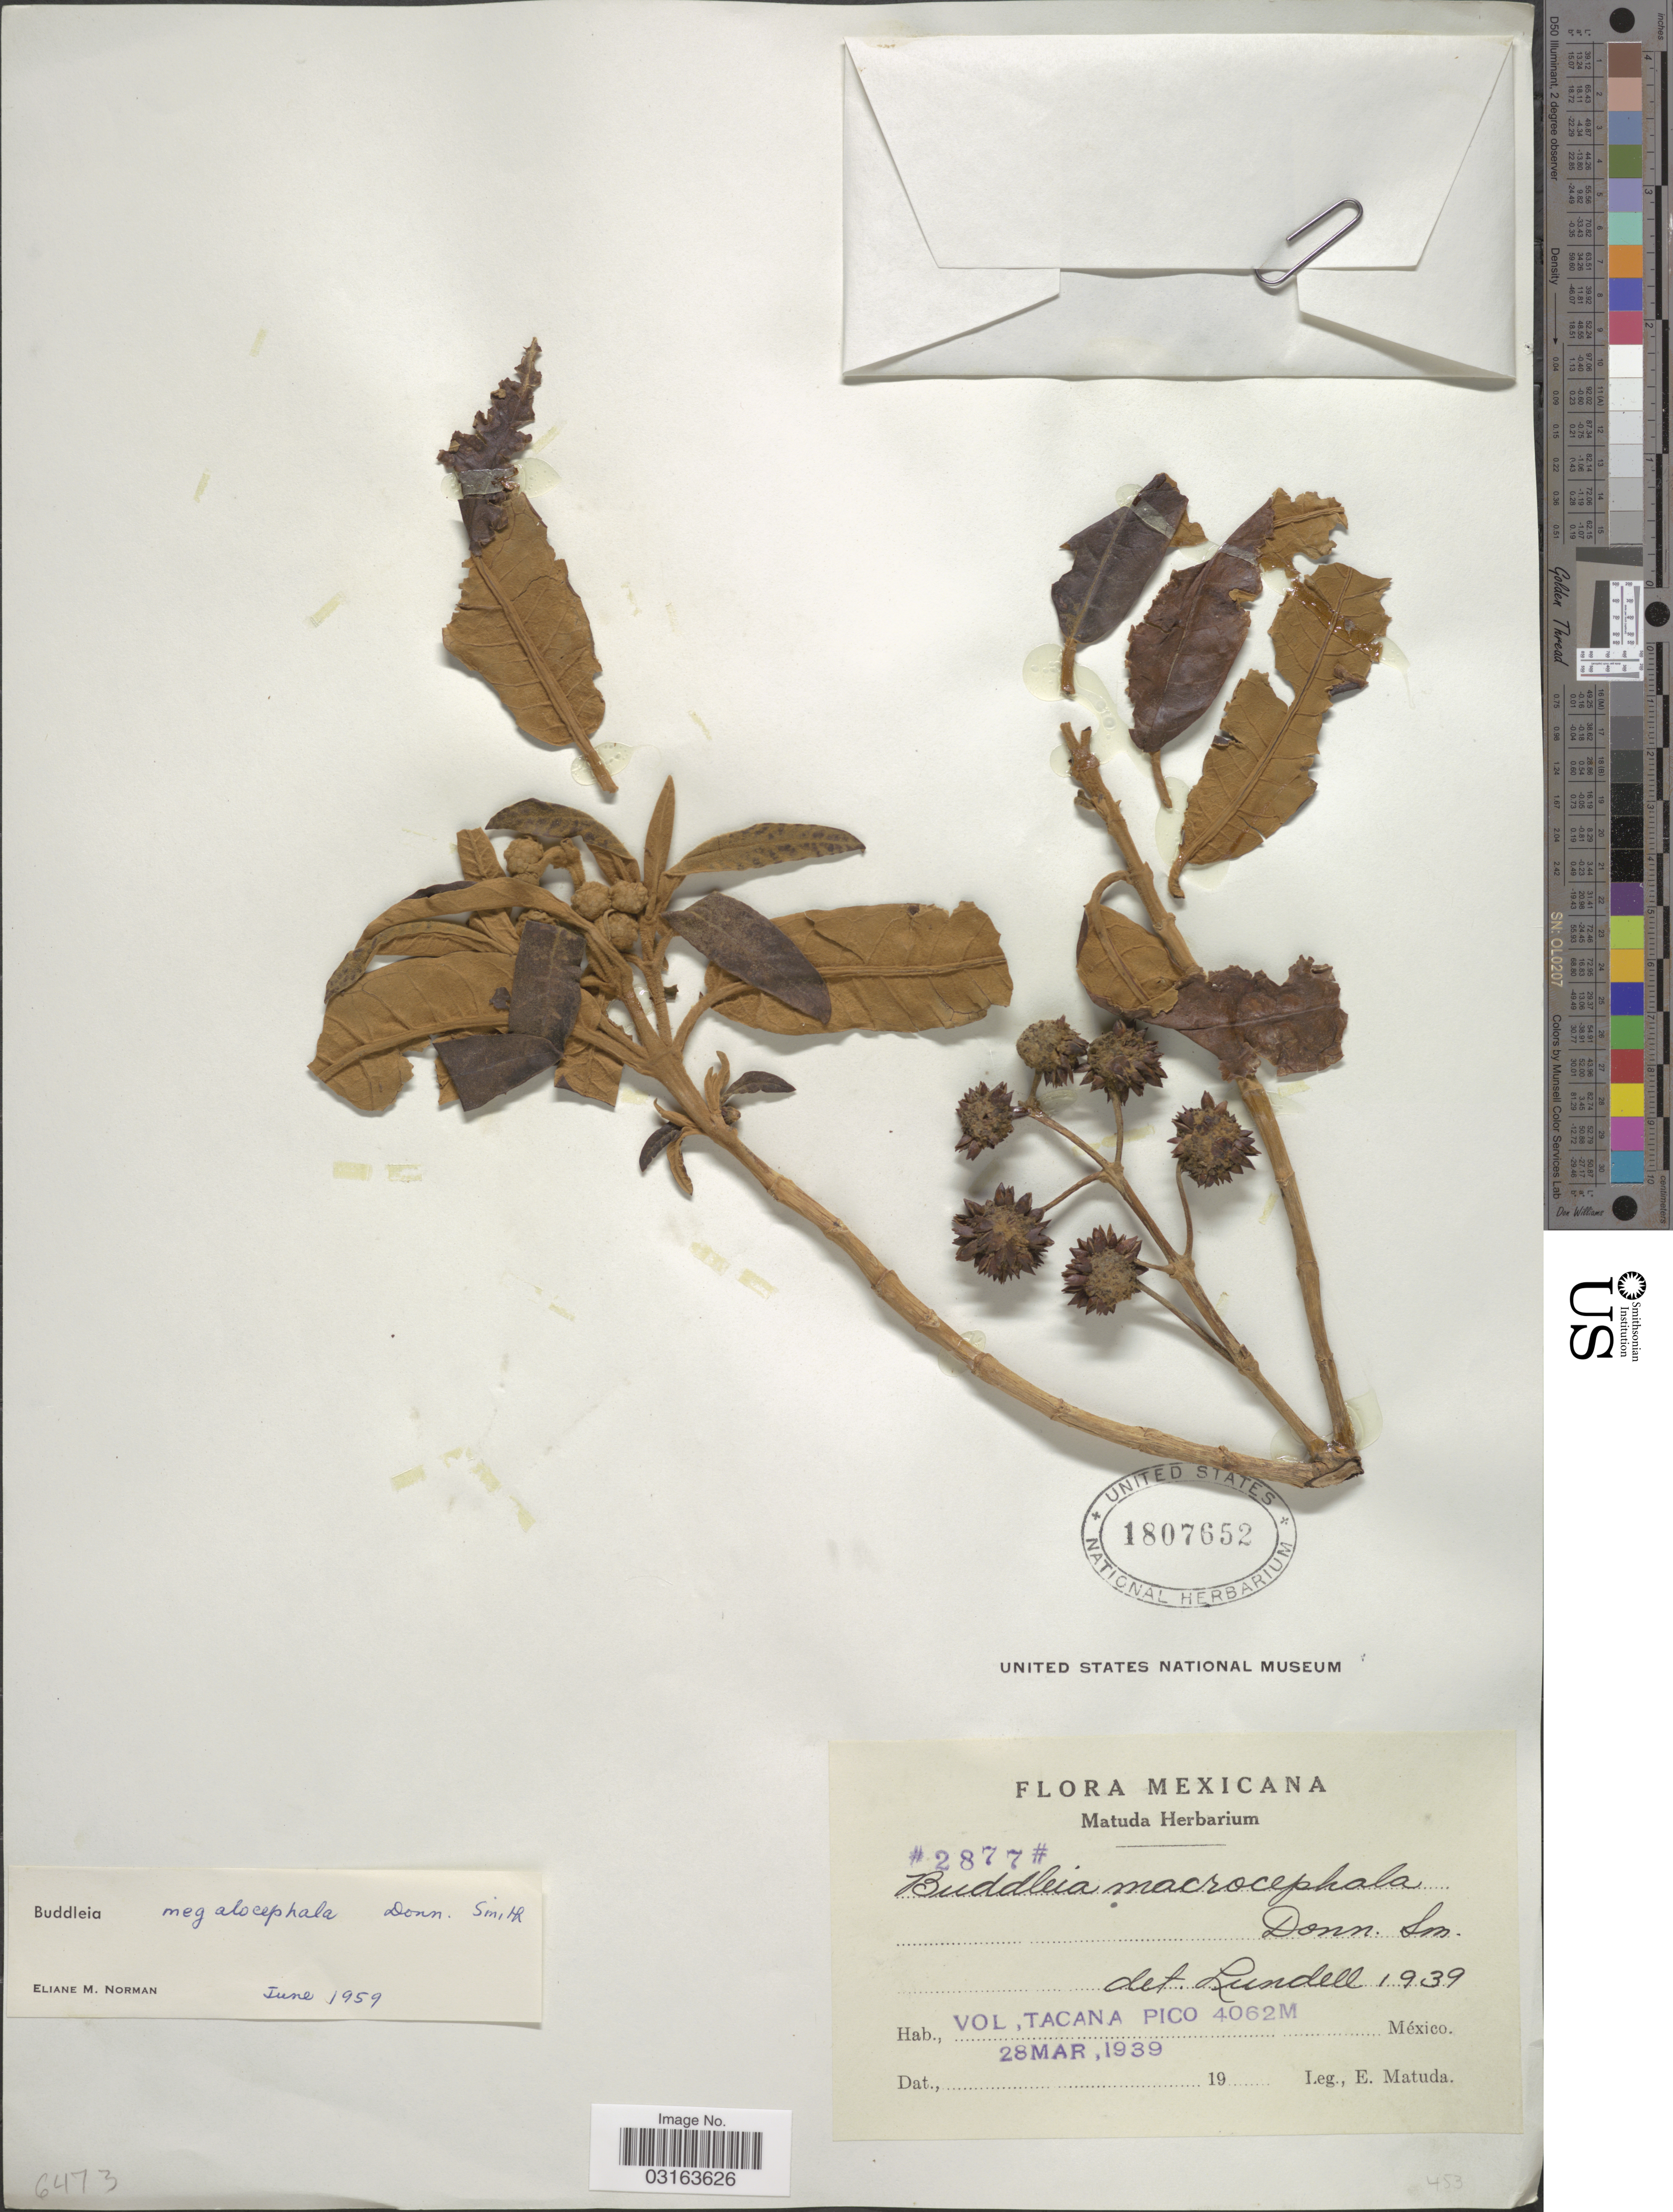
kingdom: Plantae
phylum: Tracheophyta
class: Magnoliopsida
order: Lamiales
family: Scrophulariaceae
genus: Buddleja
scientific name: Buddleja megalocephala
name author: Donn. Sm.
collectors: E. Matuda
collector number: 2877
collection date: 1939-03-28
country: Mexico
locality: Vol, Tacana Pico.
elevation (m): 4062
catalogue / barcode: US 1807652